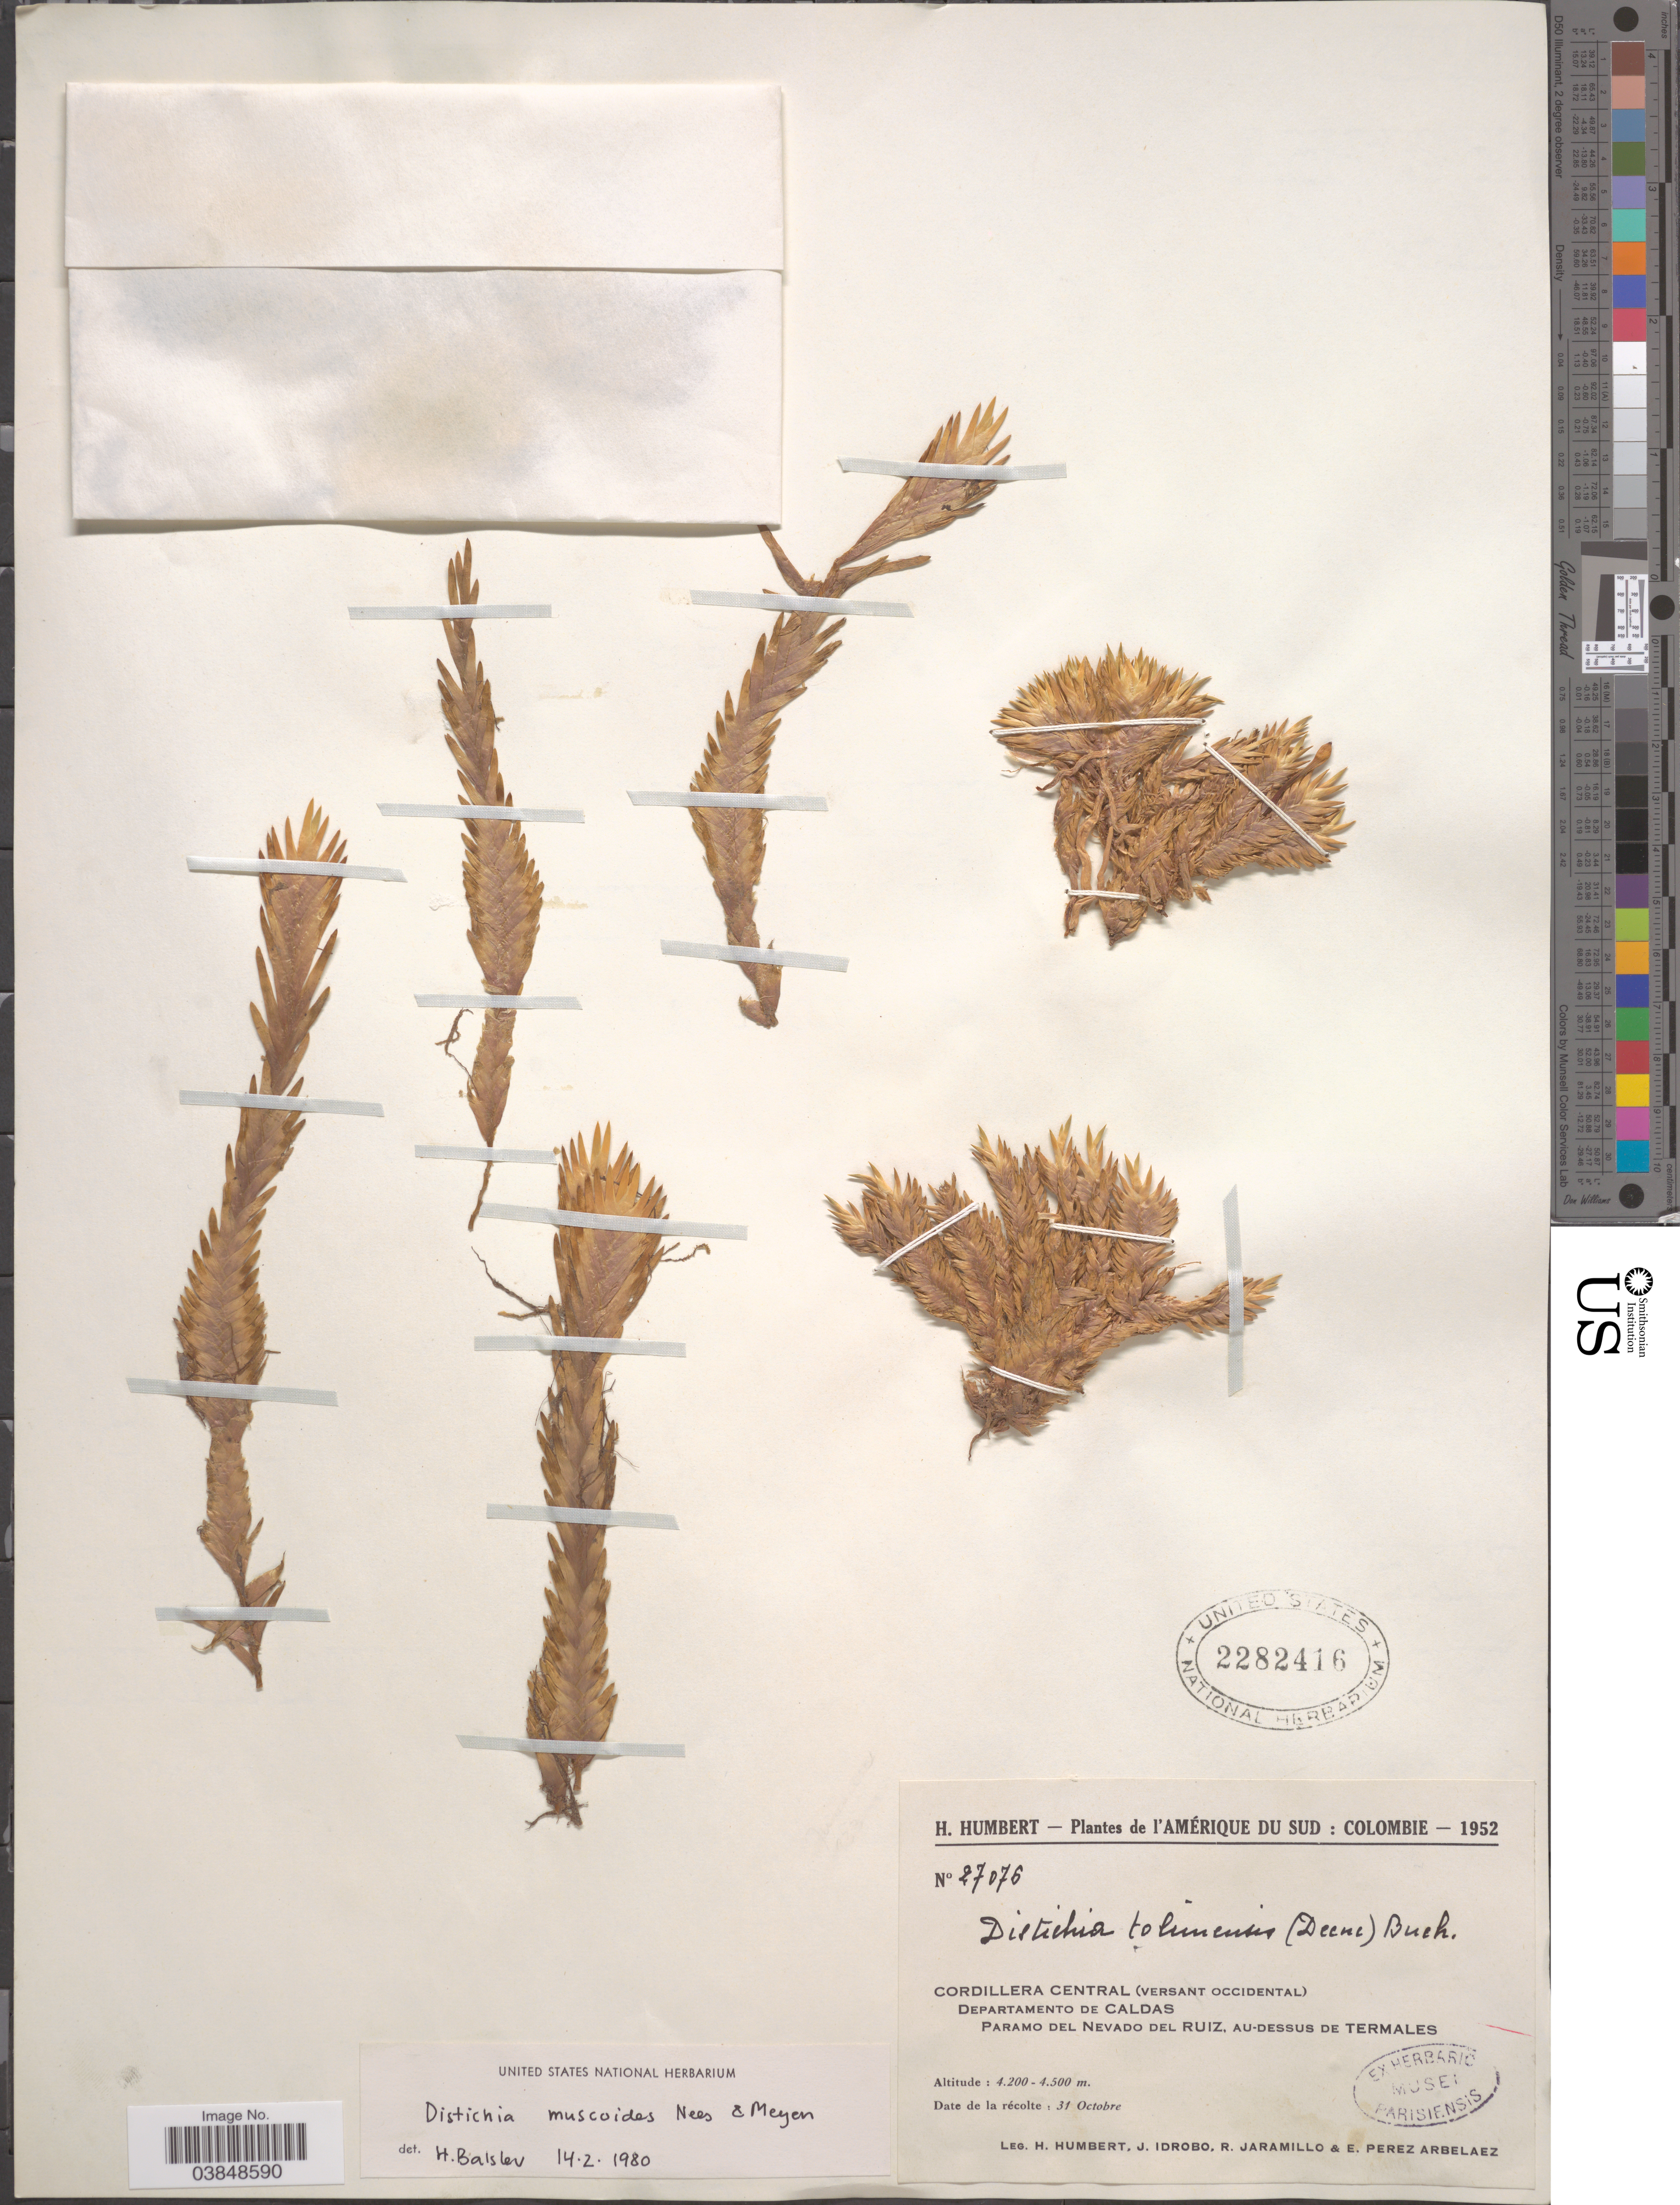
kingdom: Plantae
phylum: Tracheophyta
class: Liliopsida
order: Poales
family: Juncaceae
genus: Distichia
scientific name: Distichia muscoides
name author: Nees & Meyen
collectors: H. Humbert, J. M. Idrobo, R. Jaramillo & E. Pérez Arbeláez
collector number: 27076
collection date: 1952-10-31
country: Colombia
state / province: Caldas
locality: Cordillera Central (versant occidental). Departamento de Caldas. Paramo del Nevado del Ruiz, au-dessus de Termales.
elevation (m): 4200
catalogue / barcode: US 2282416